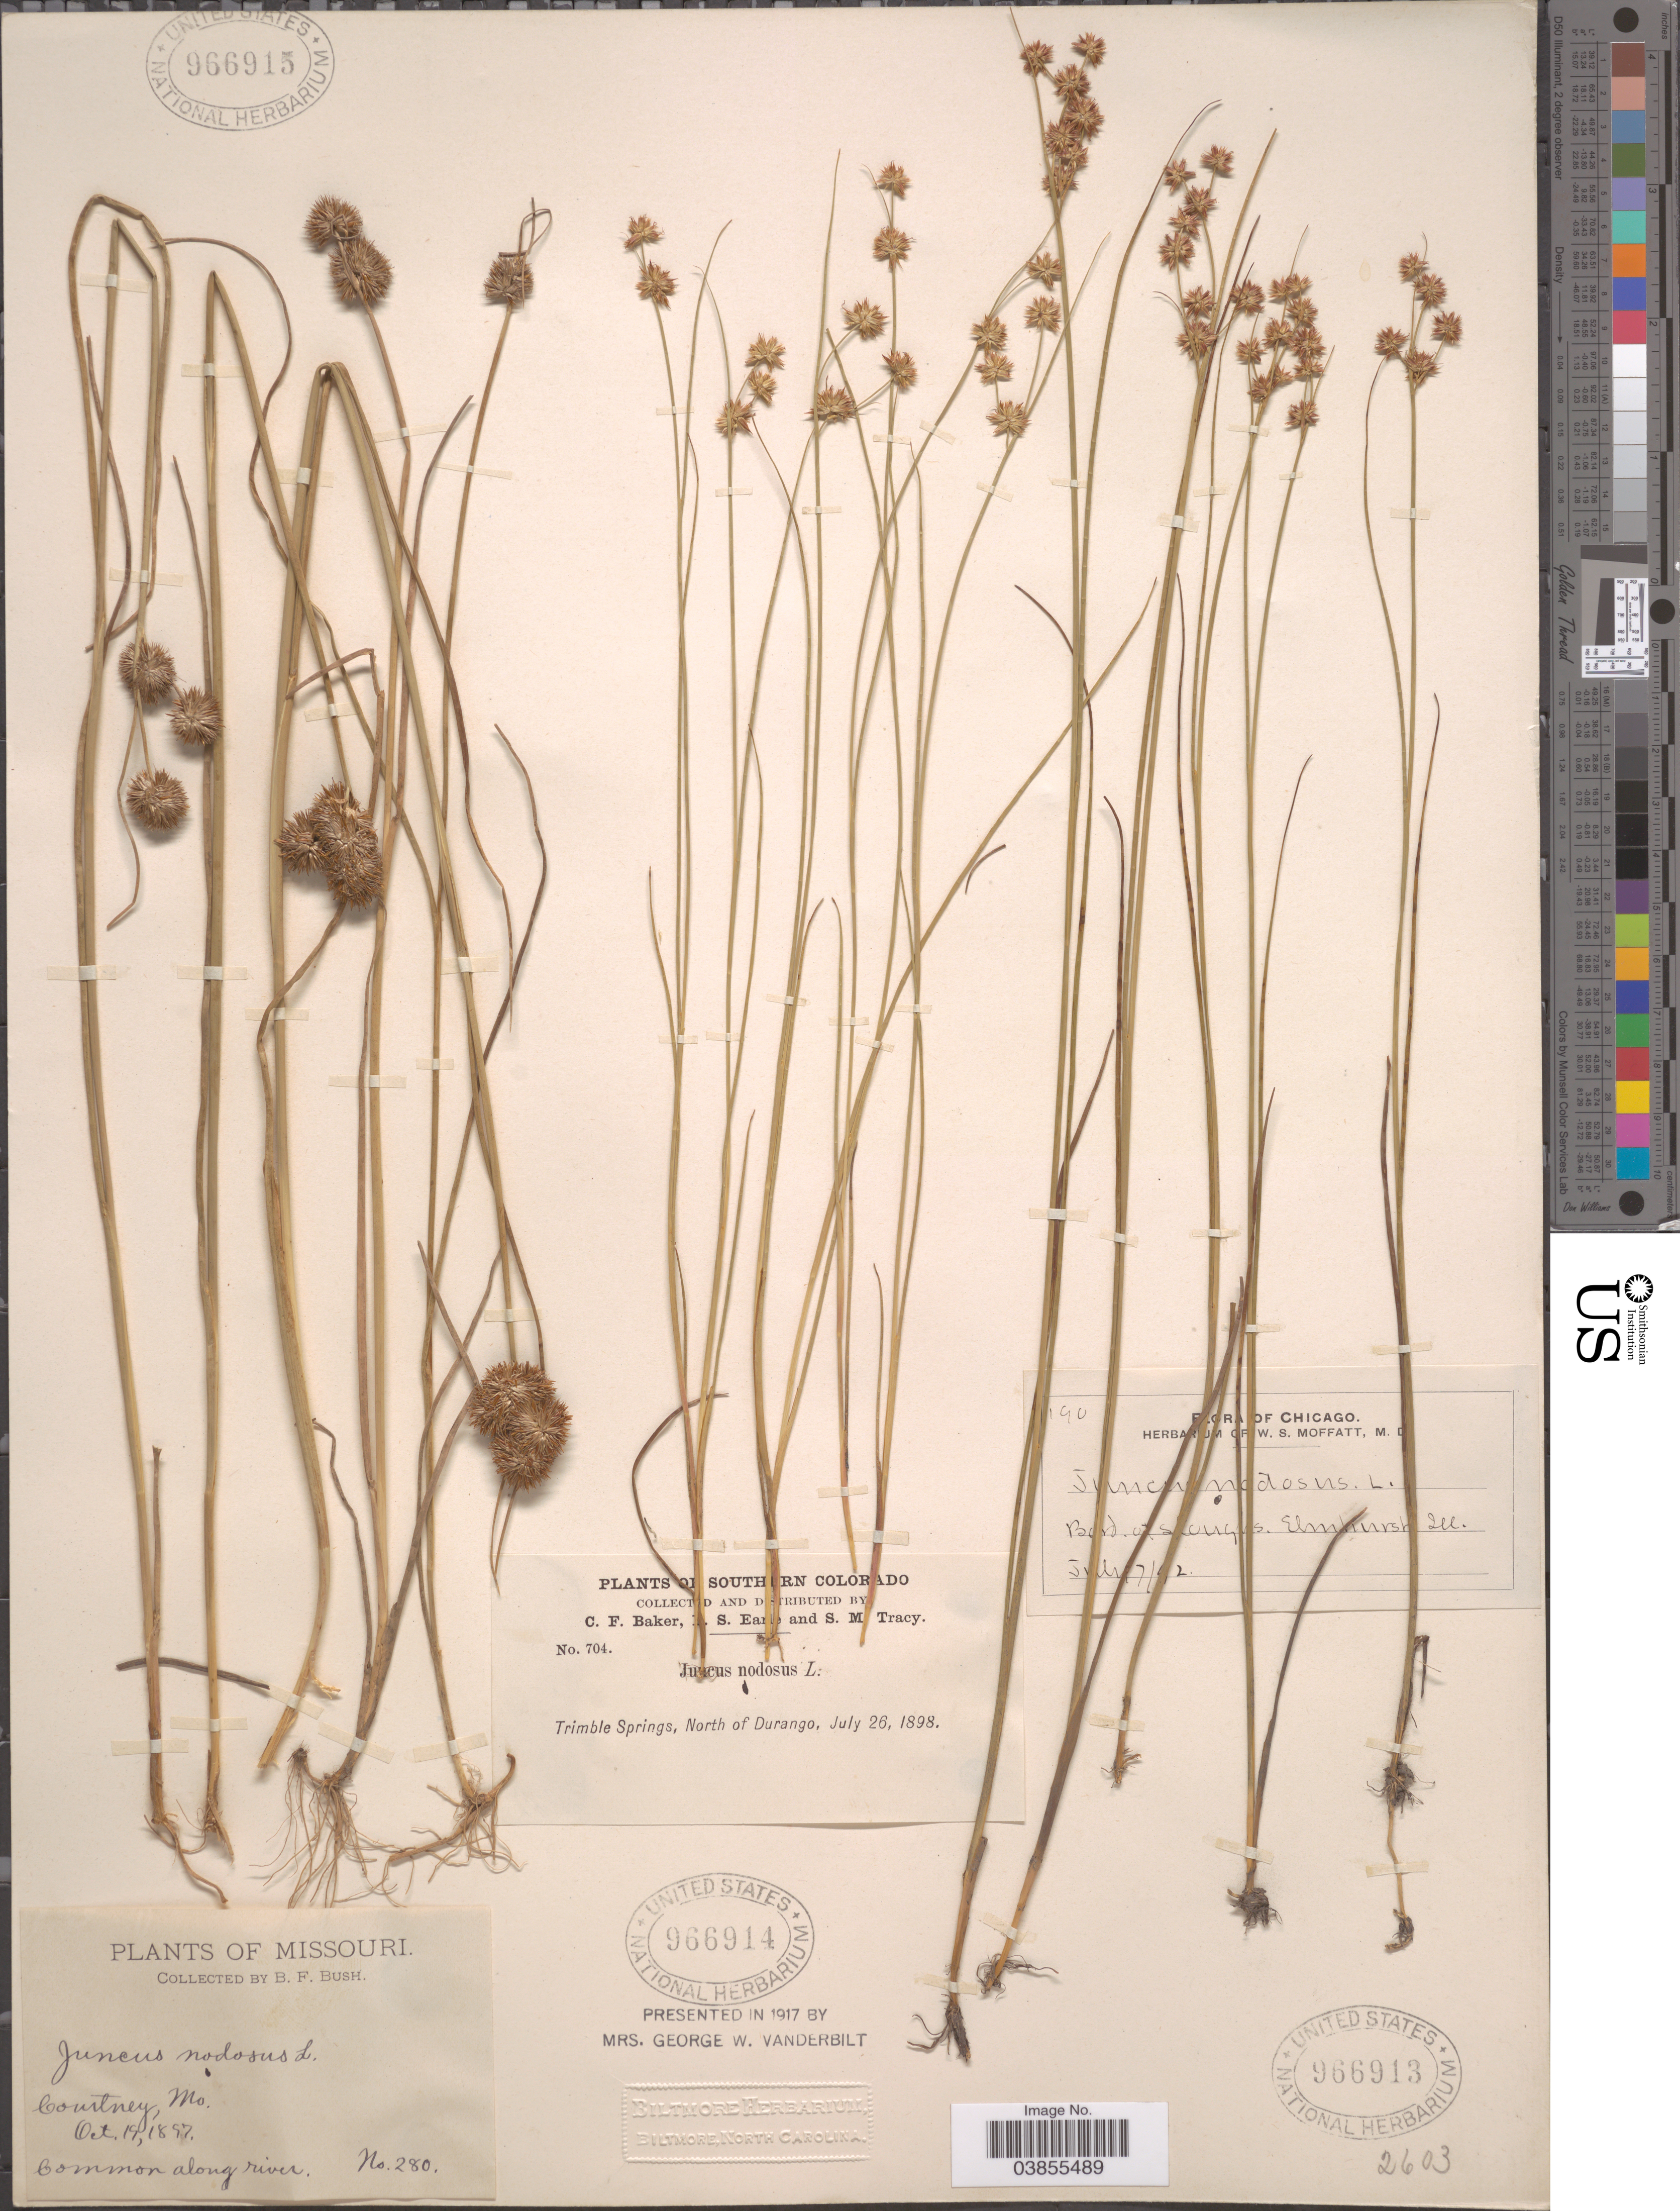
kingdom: Plantae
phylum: Tracheophyta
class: Liliopsida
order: Poales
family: Juncaceae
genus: Juncus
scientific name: Juncus nodosus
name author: L.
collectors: B. F. Bush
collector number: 280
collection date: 1897-10-19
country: United States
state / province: Missouri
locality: Courtney.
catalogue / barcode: US 966915-3